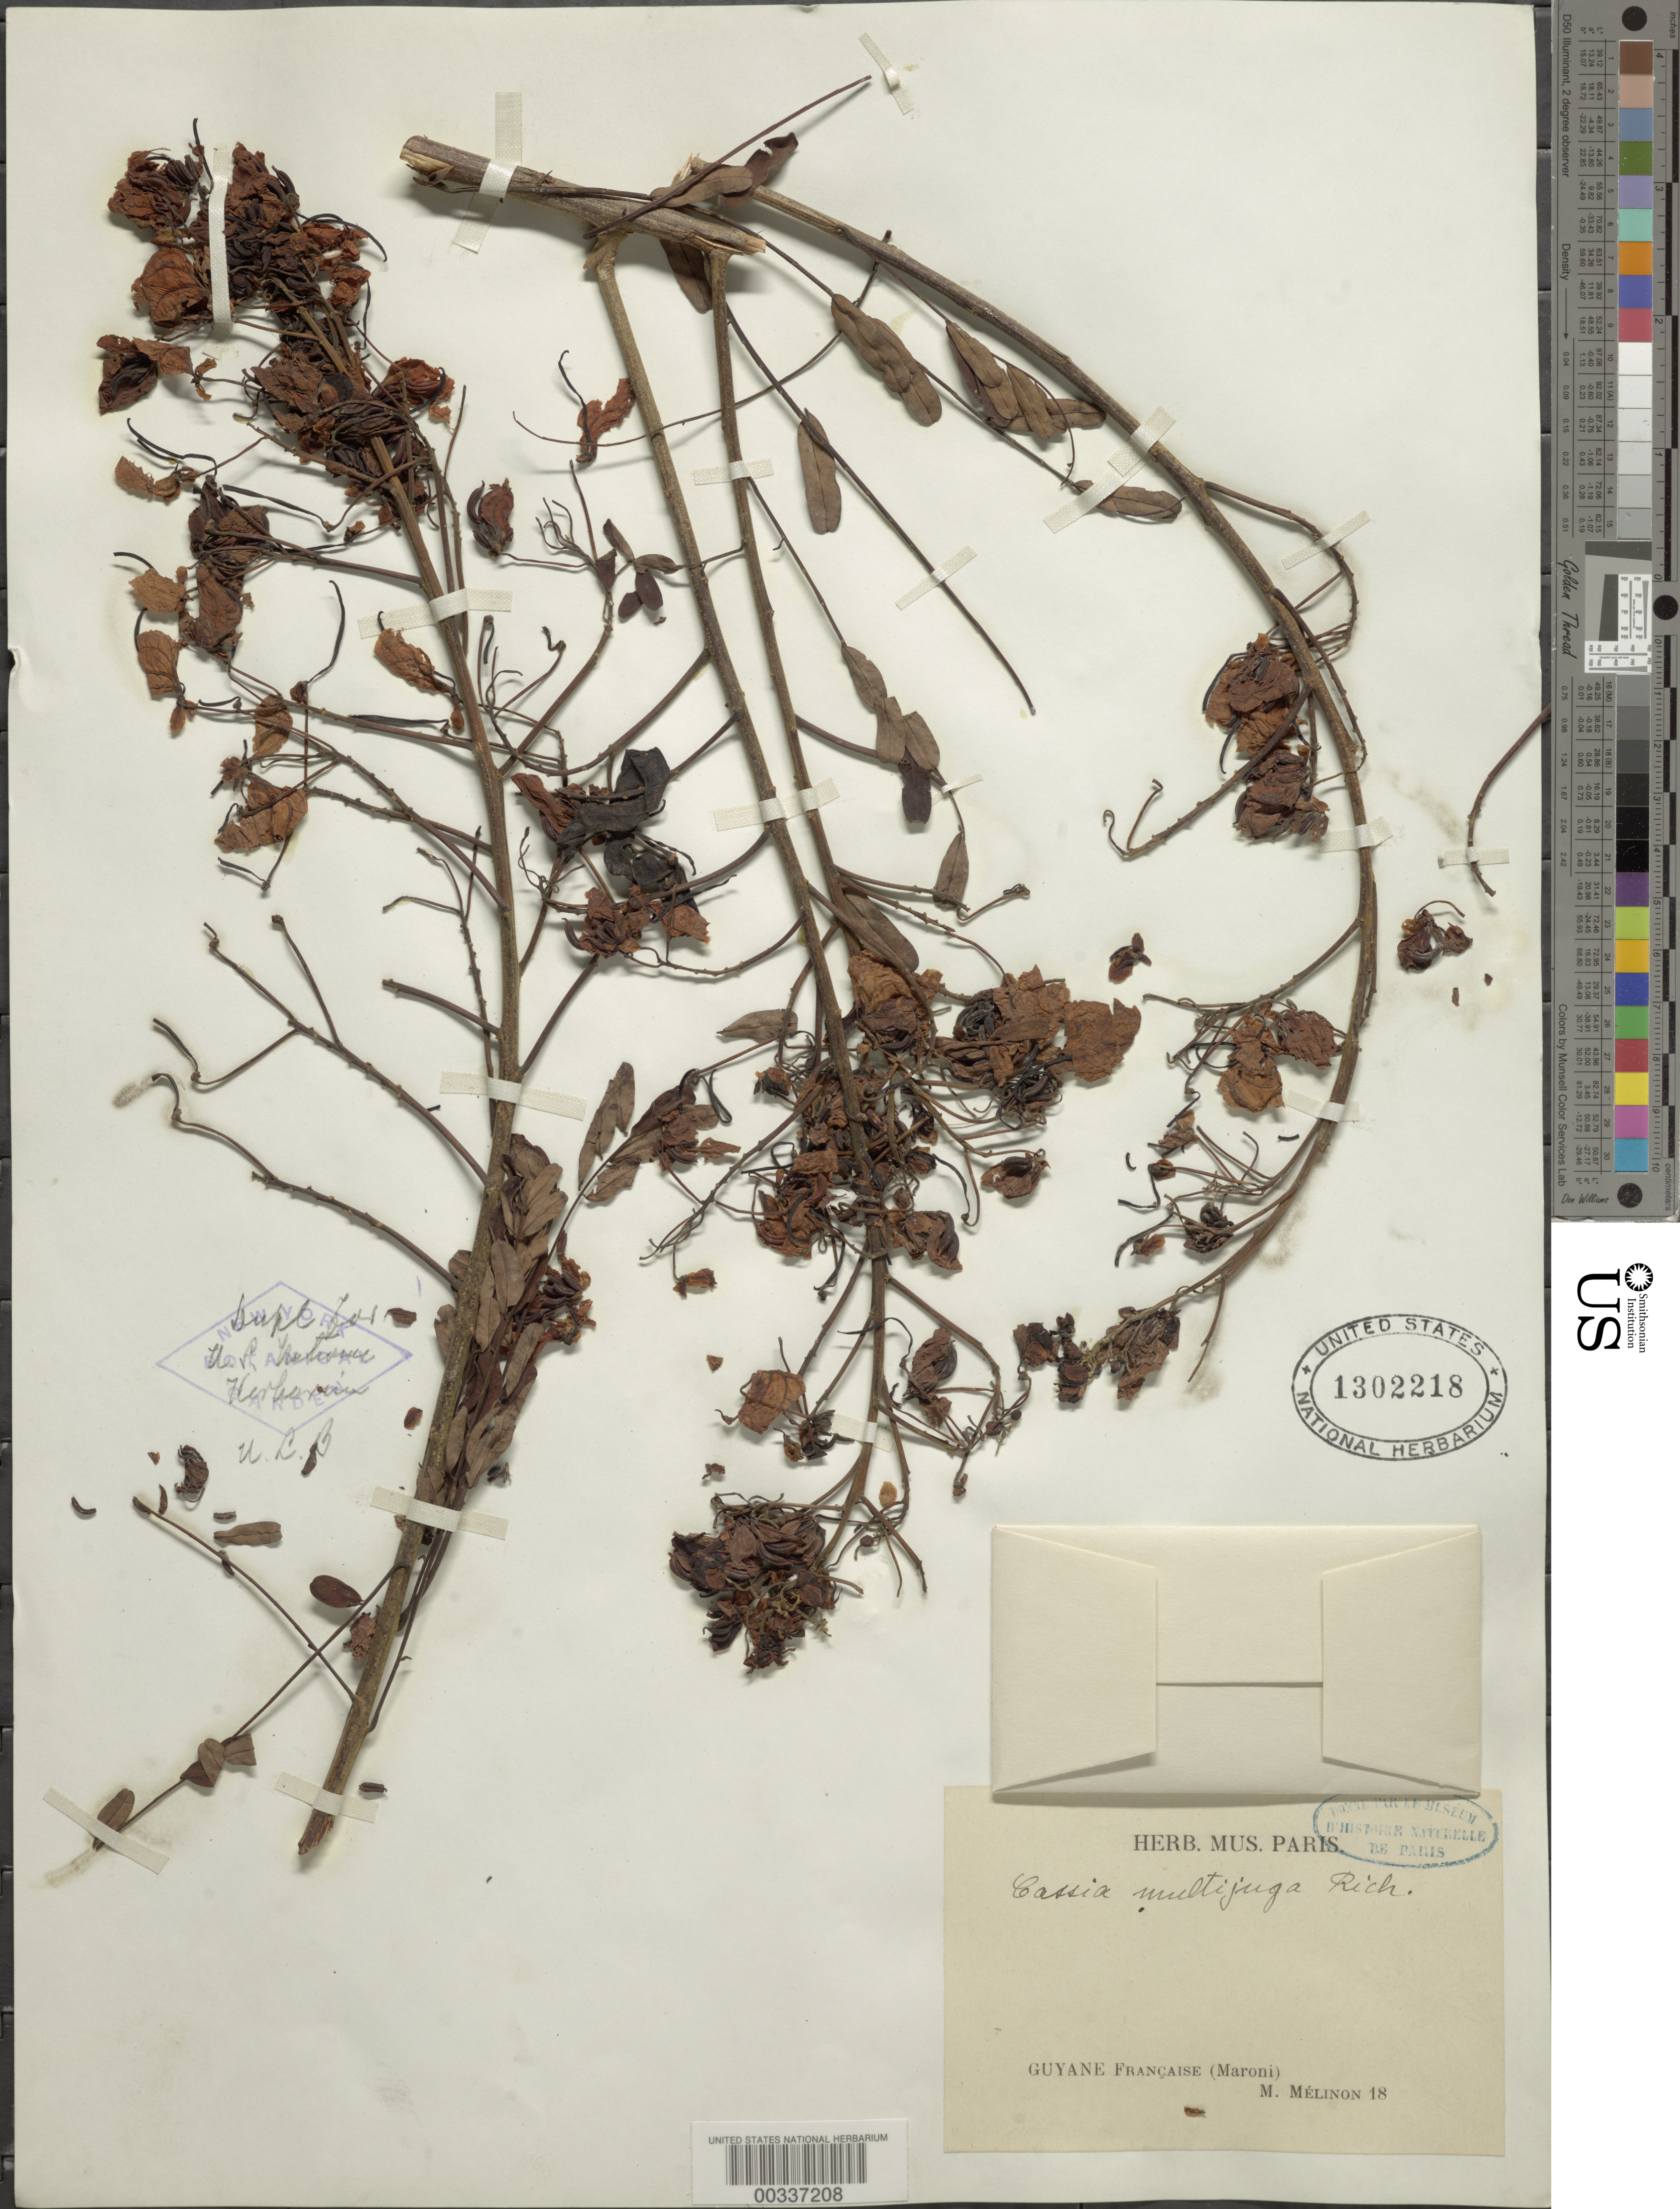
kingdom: Plantae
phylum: Tracheophyta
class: Magnoliopsida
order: Fabales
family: Fabaceae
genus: Senna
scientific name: Senna multijuga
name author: (Rich.) H.S. Irwin & Barneby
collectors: M. Melinon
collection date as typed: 18--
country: French Guiana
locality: Maroni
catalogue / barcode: US 1302218